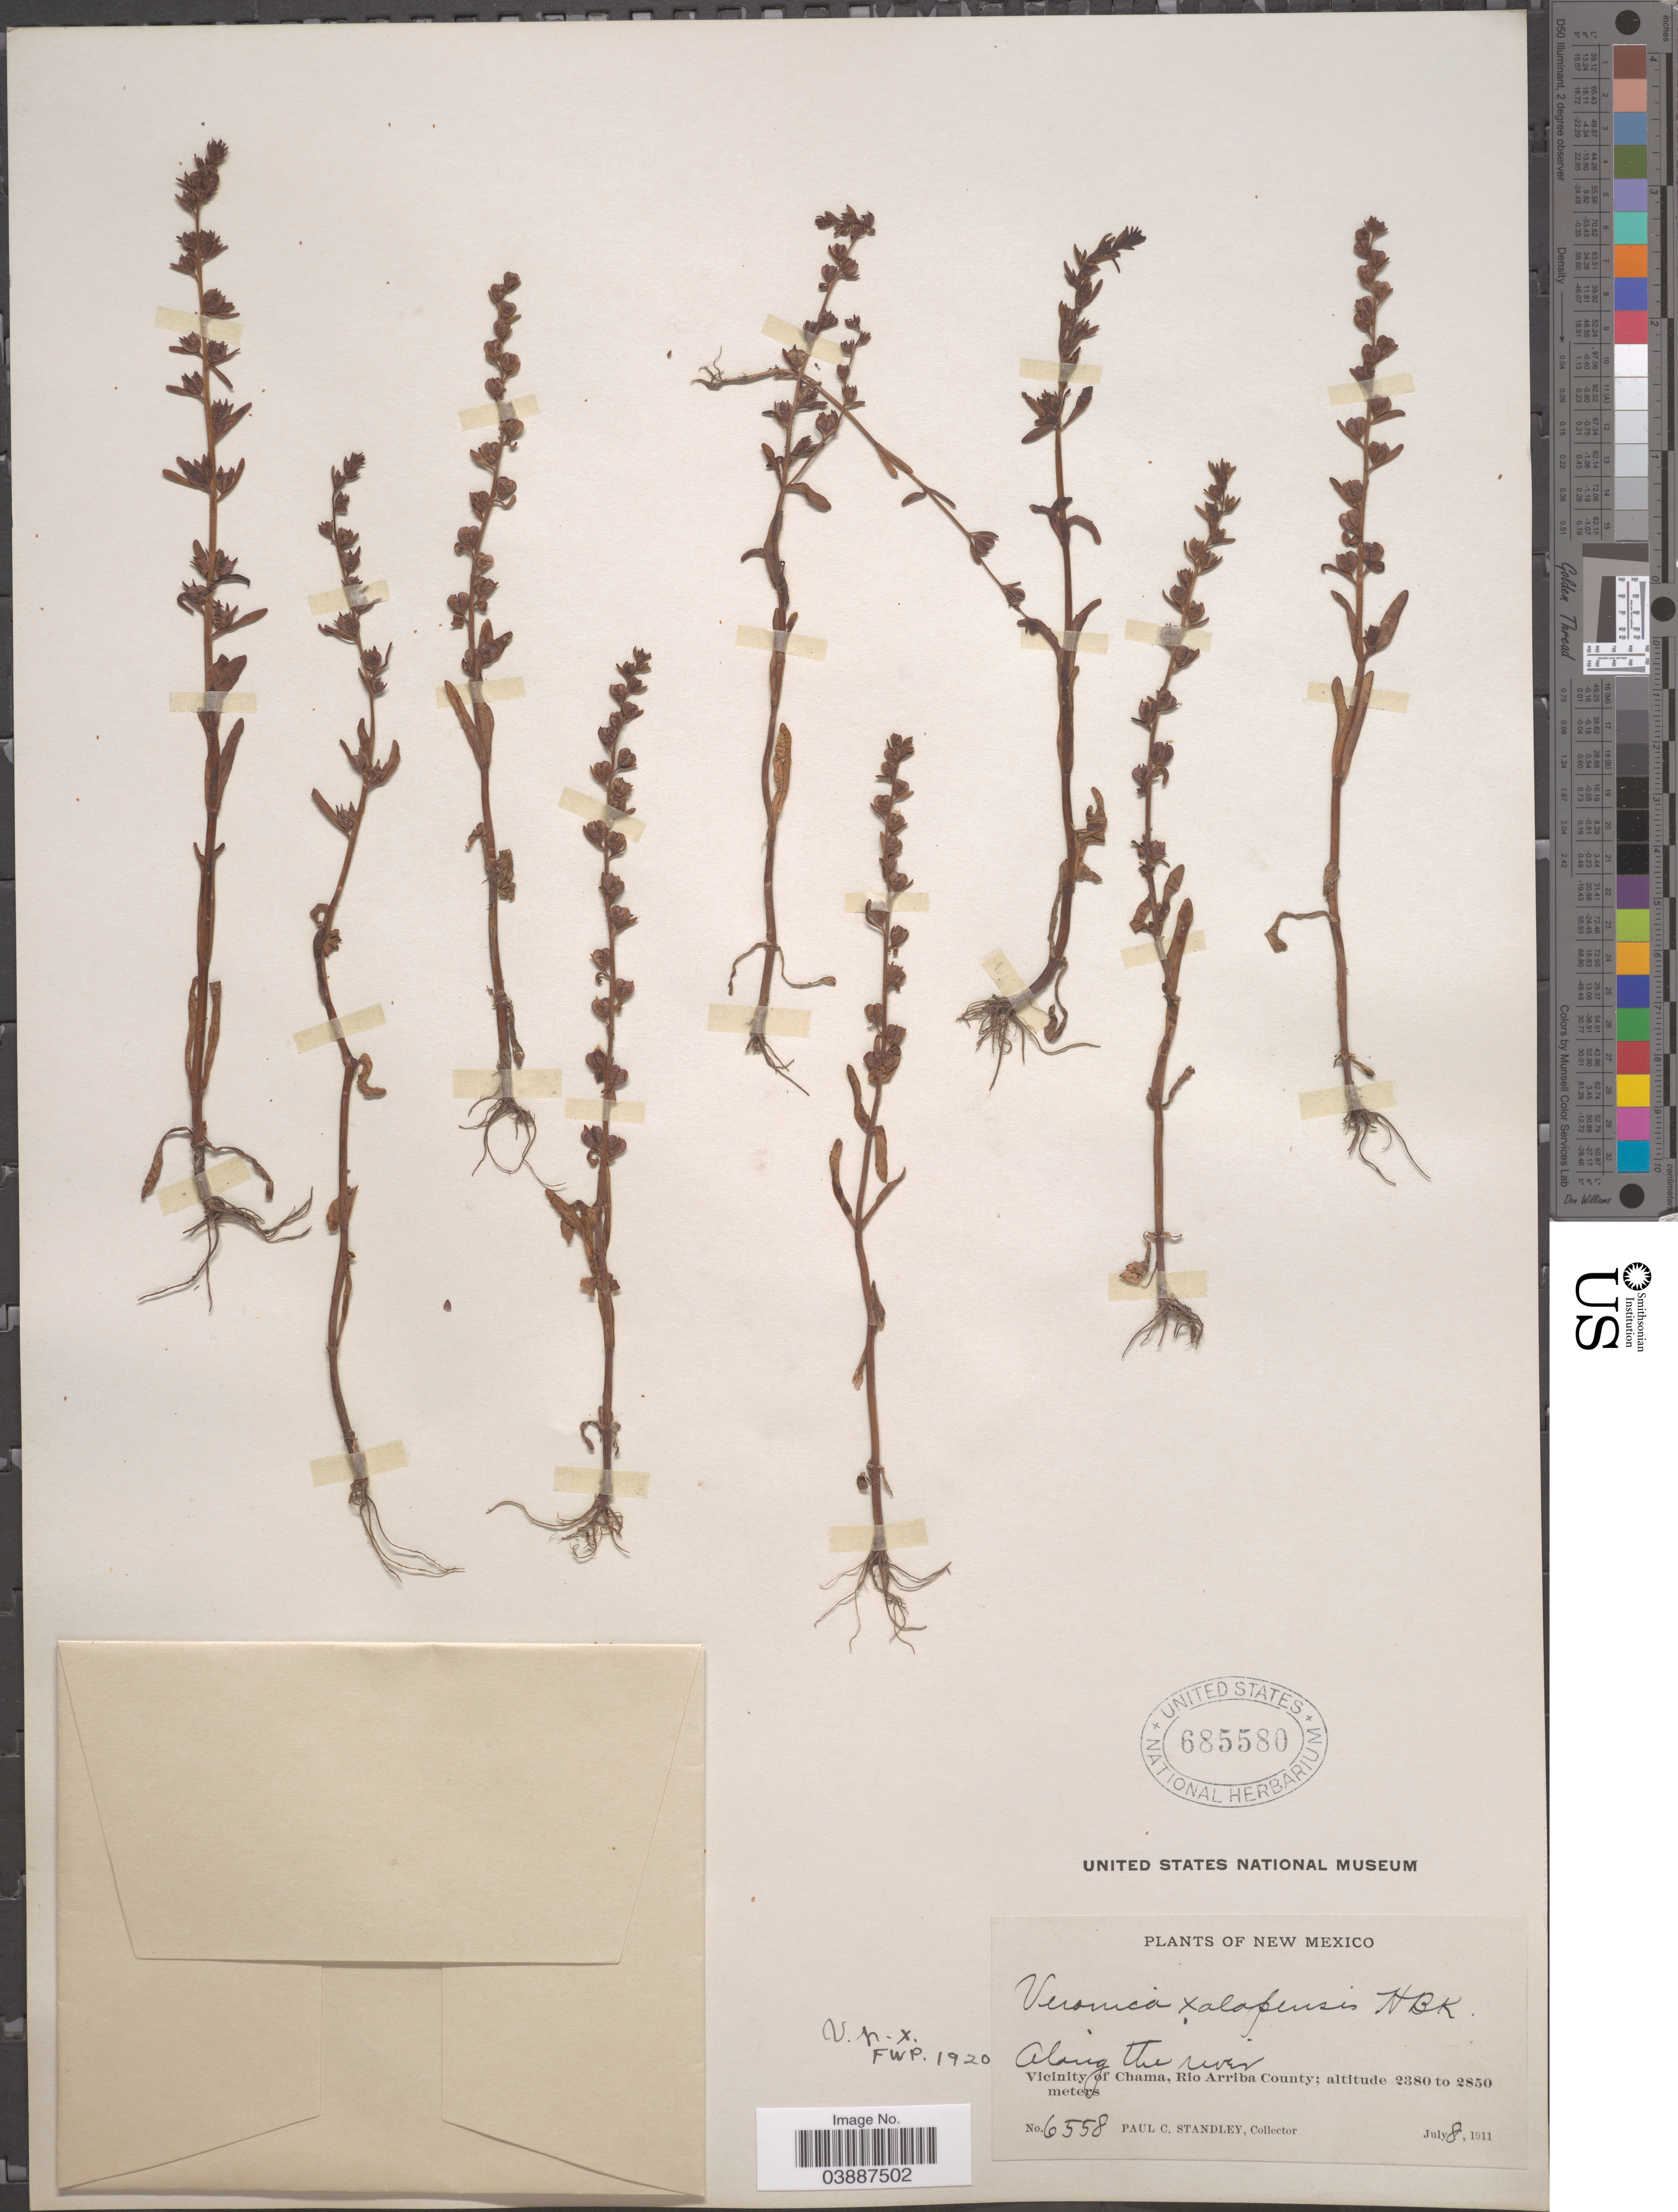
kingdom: Plantae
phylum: Tracheophyta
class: Magnoliopsida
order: Lamiales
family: Plantaginaceae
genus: Veronica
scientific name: Veronica xalapensis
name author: Kunth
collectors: P. C. Standley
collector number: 6558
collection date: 1911-07-08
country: United States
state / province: New Mexico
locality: Along the river. Vicinity of Chama, Rio Arriba County.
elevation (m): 2380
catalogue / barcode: US 685580